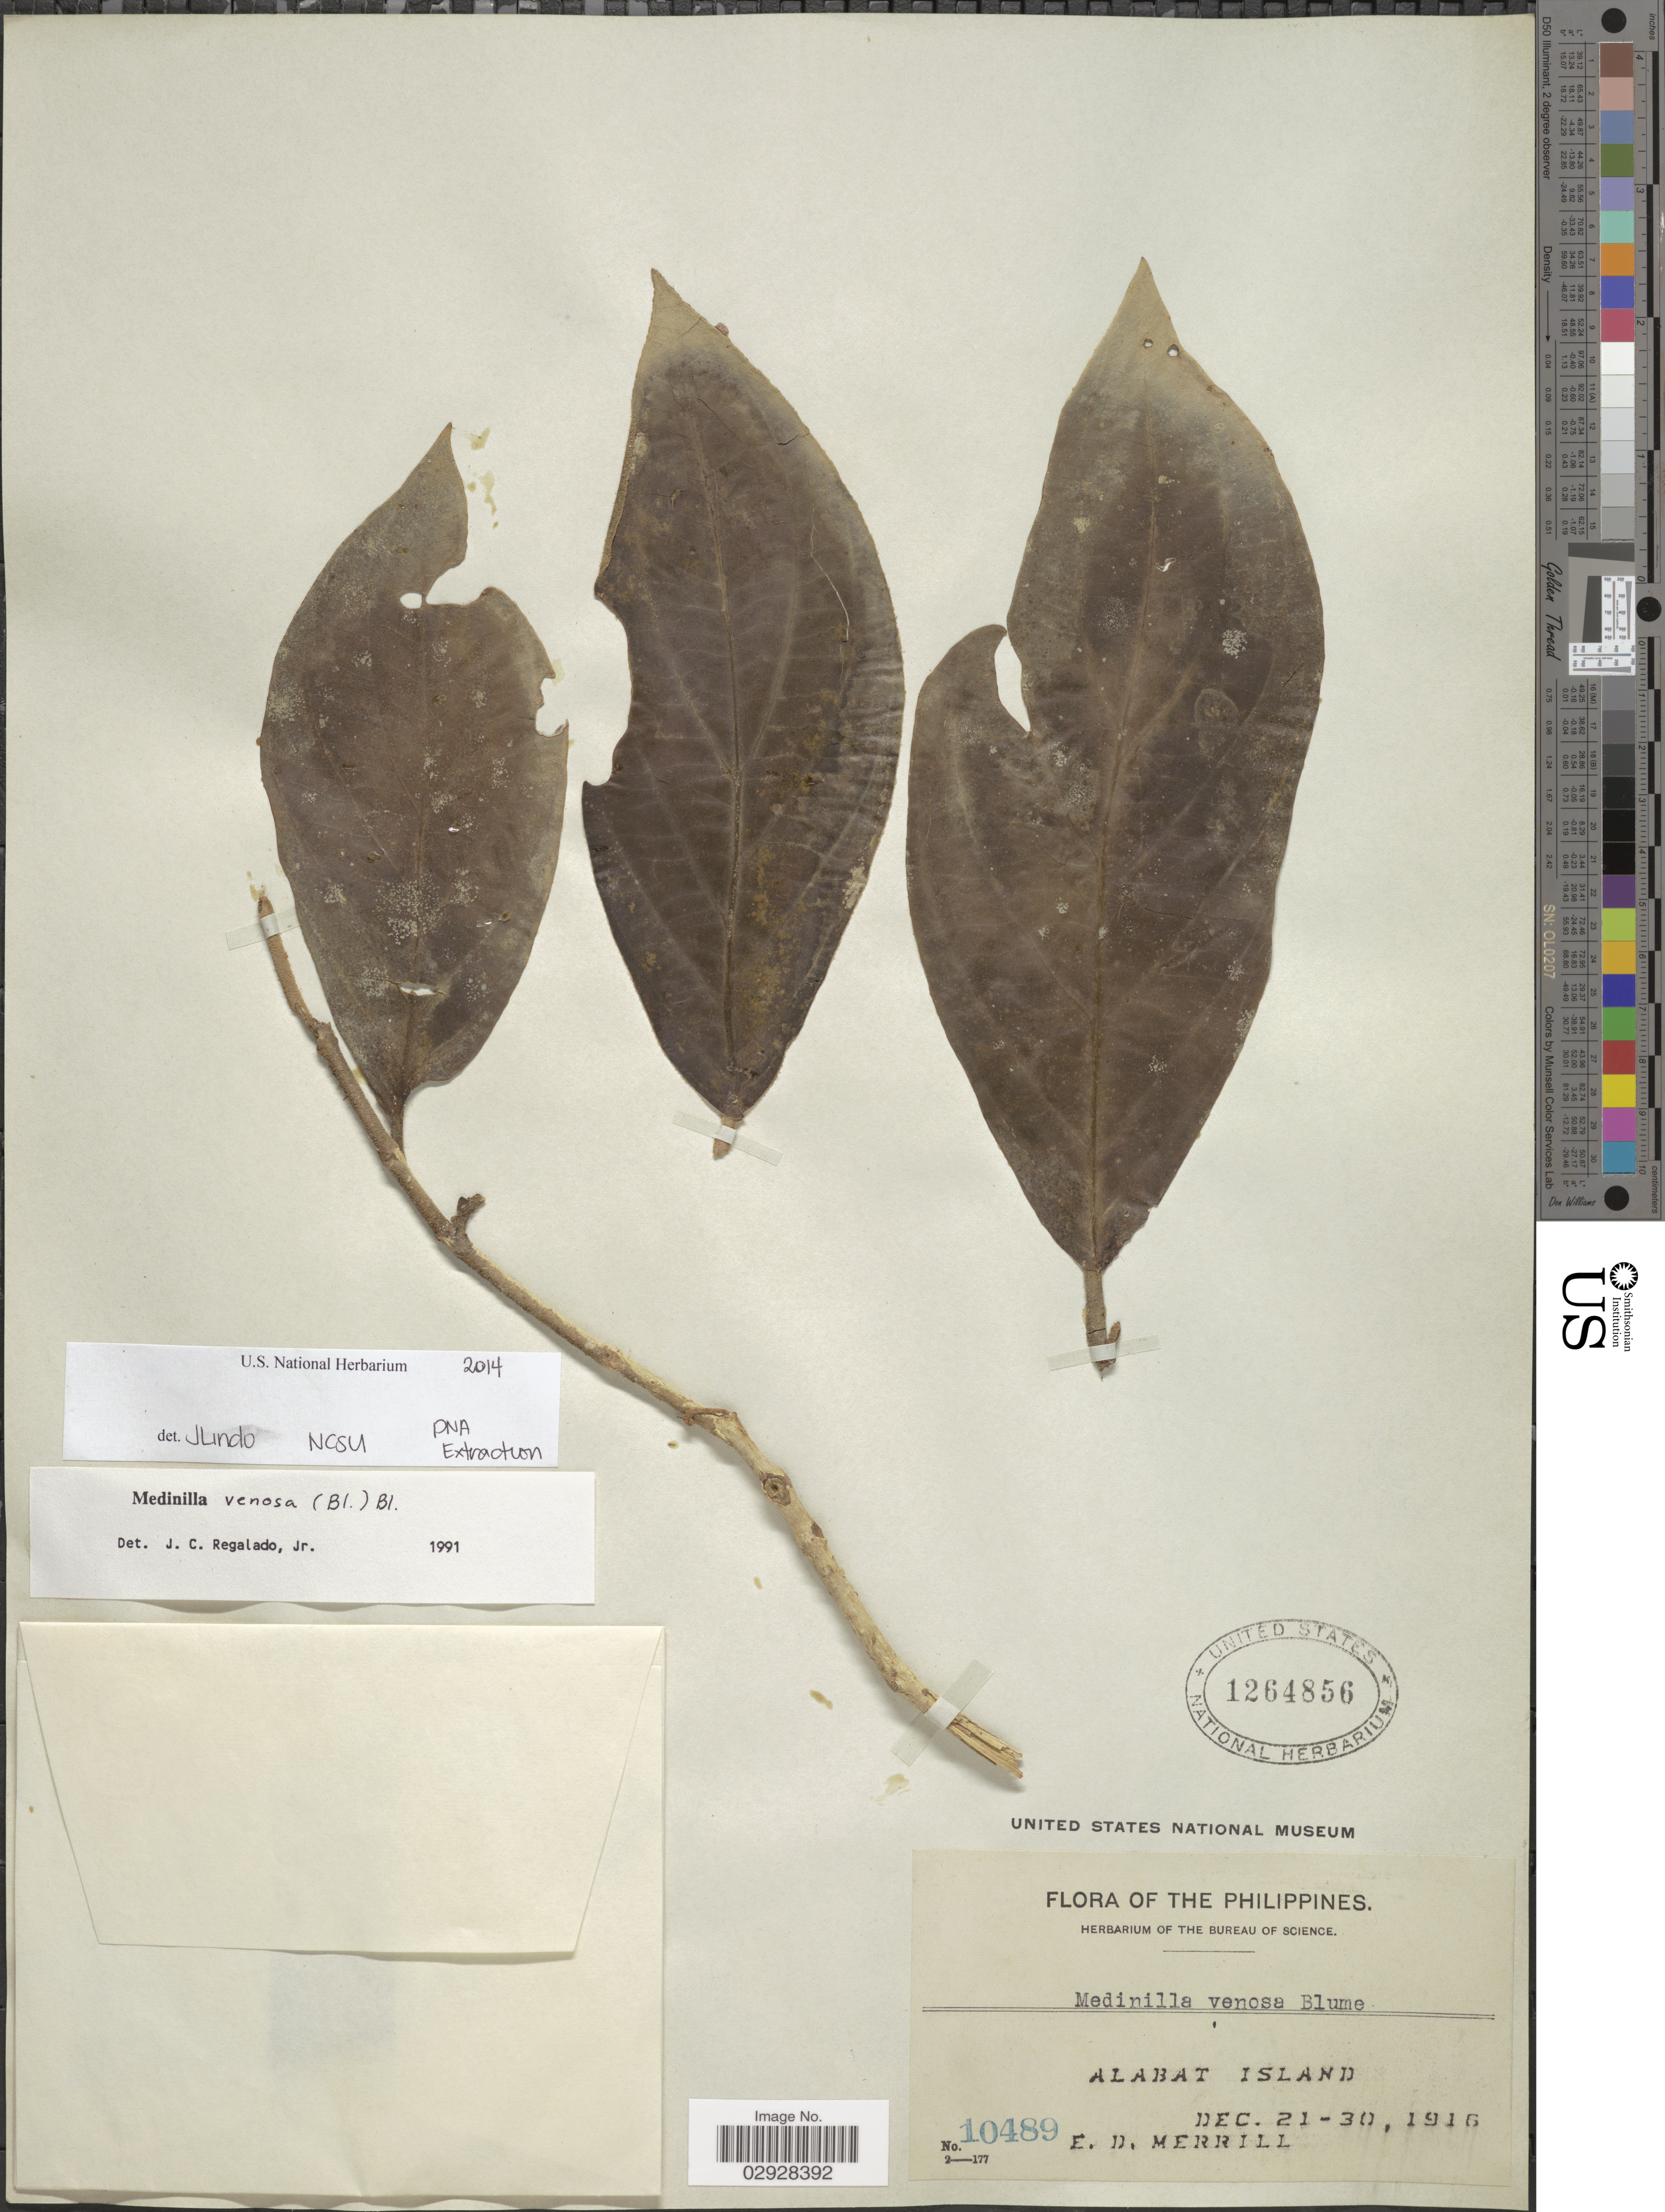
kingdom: Plantae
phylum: Tracheophyta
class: Magnoliopsida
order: Myrtales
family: Melastomataceae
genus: Medinilla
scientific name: Medinilla venosa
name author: (Blume) Blume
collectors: E. D. Merrill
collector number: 10489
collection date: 1916-12-21/1916-12-30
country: Philippines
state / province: Calabarzon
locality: Alabat Island.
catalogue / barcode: US 1264856